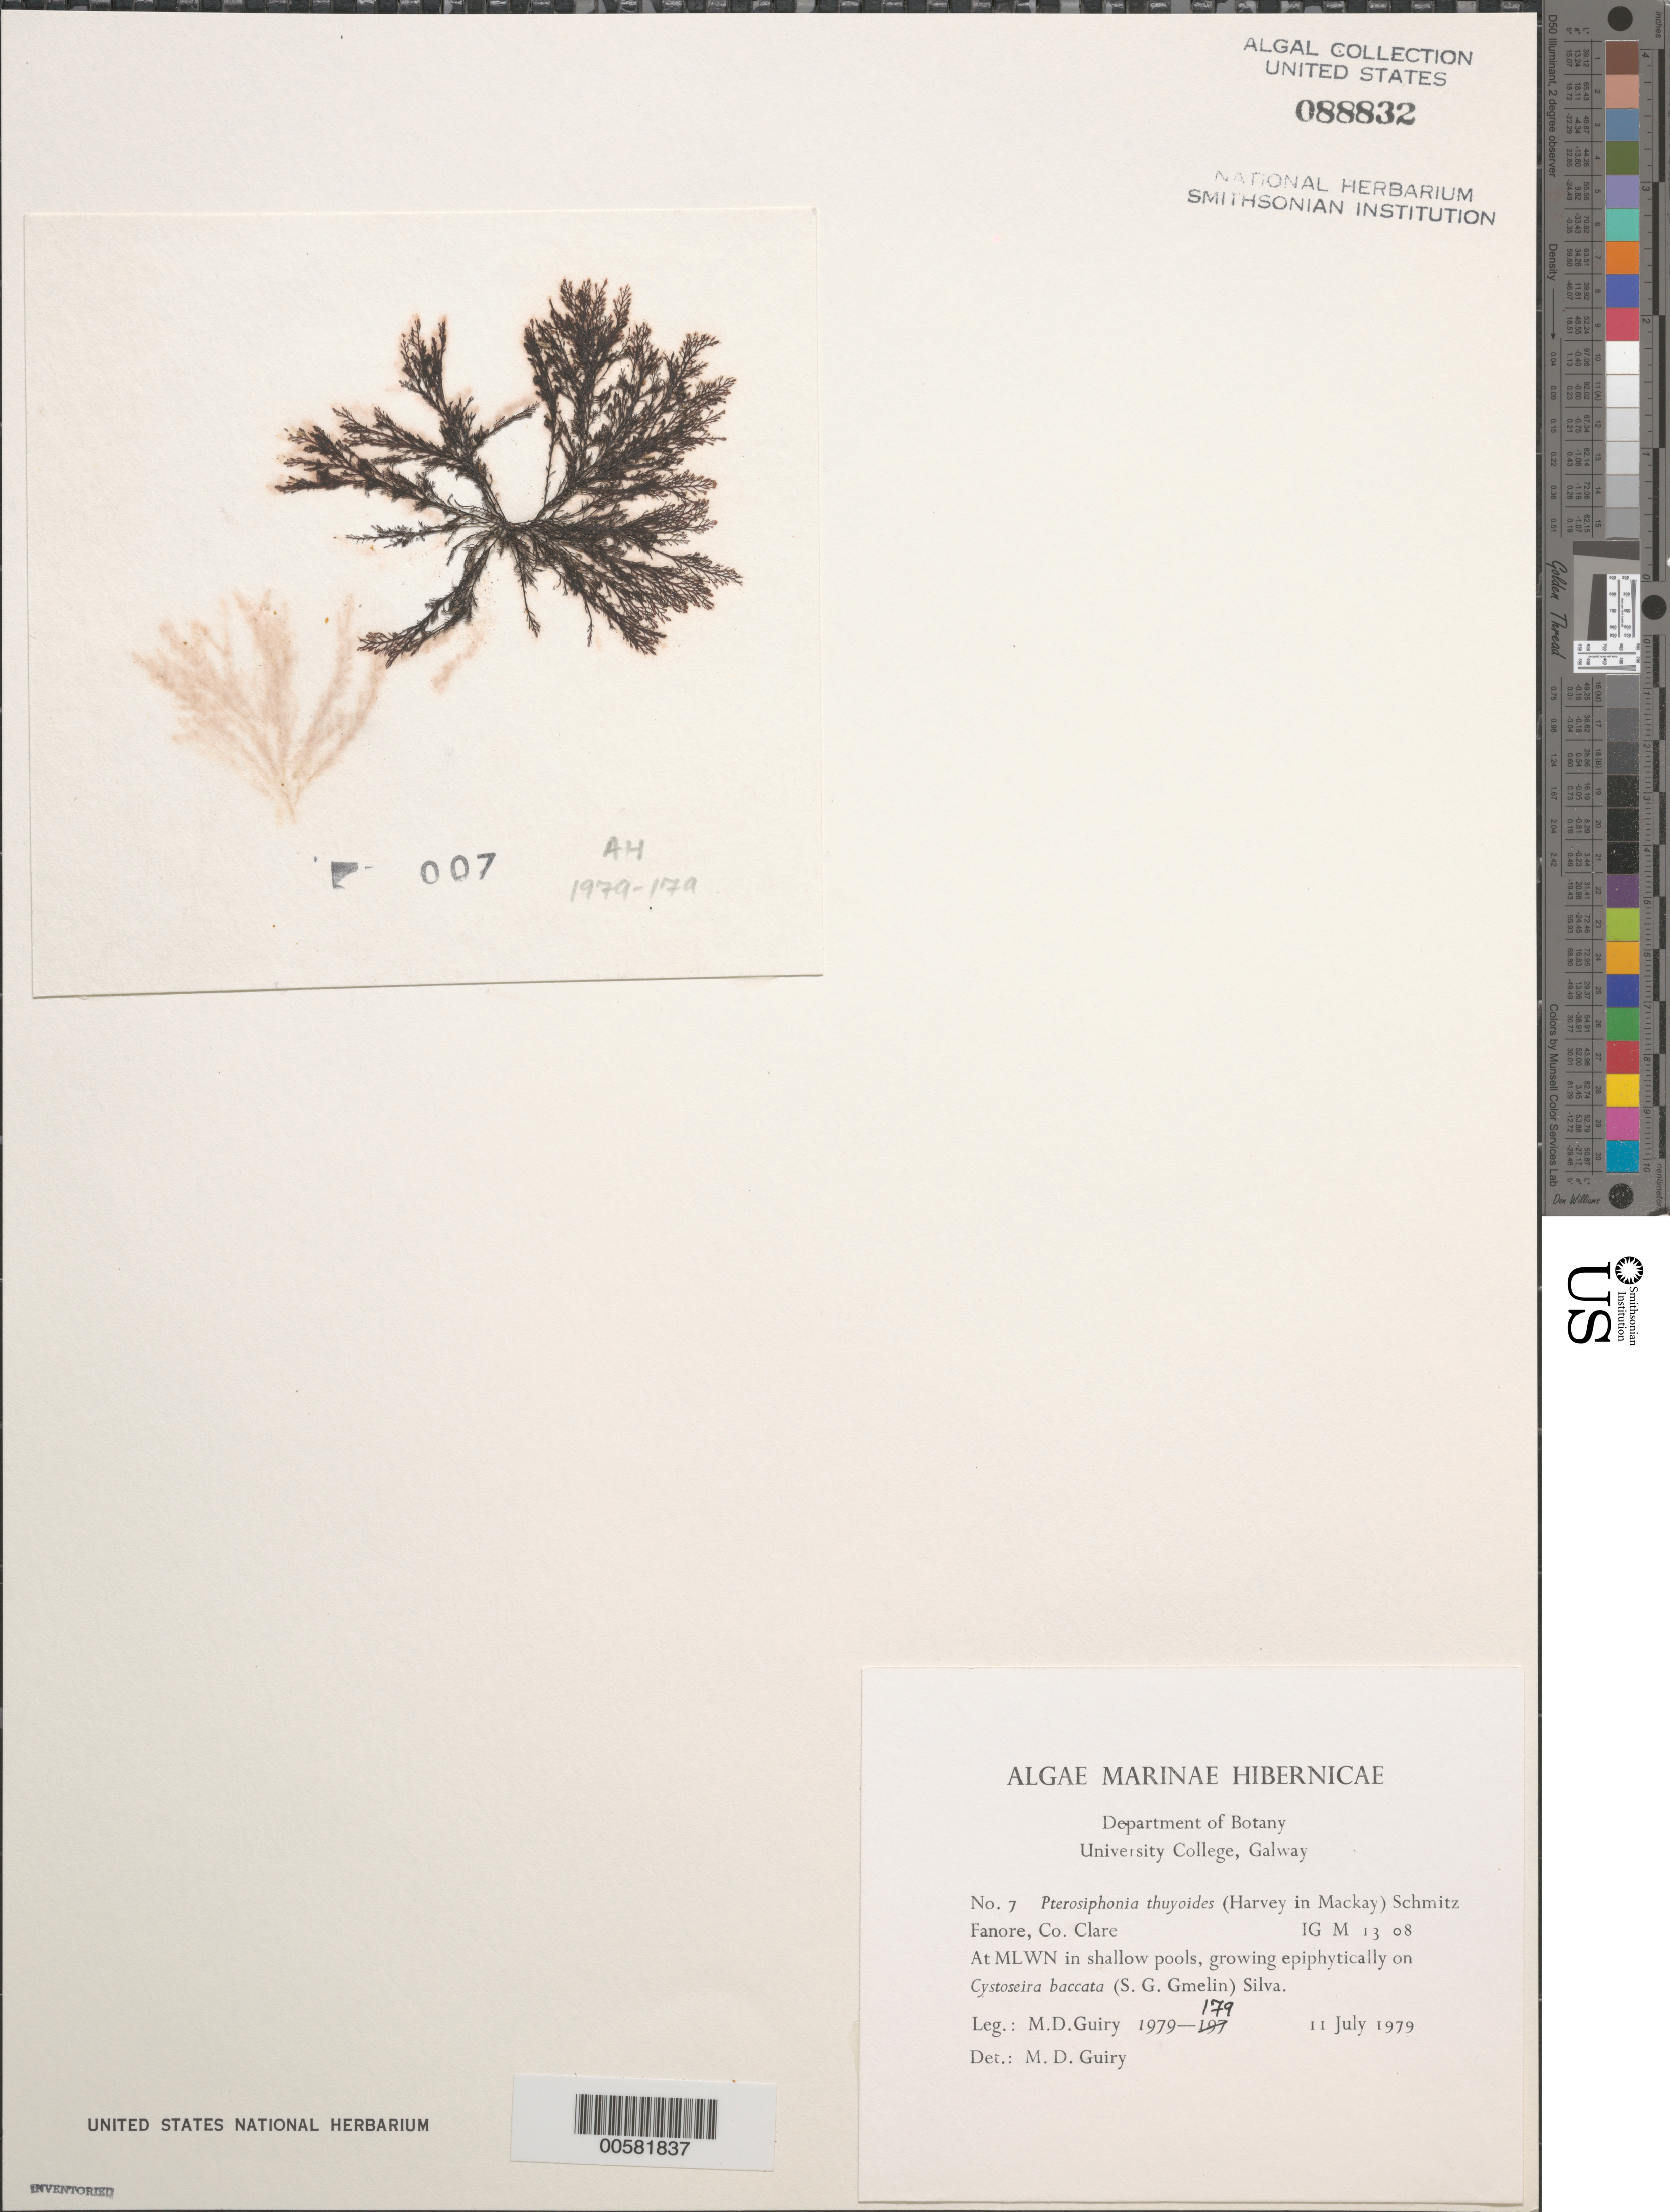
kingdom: Plantae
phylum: Rhodophyta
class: Florideophyceae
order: Ceramiales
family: Rhodomelaceae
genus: Pterosiphonia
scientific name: Pterosiphonia thuyoides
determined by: Guiry, M. D.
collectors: M. Guiry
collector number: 1979-179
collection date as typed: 11 Jul 1979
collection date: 1979-07-11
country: Ireland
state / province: Munster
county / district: Clare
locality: Fanore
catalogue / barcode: US 88832